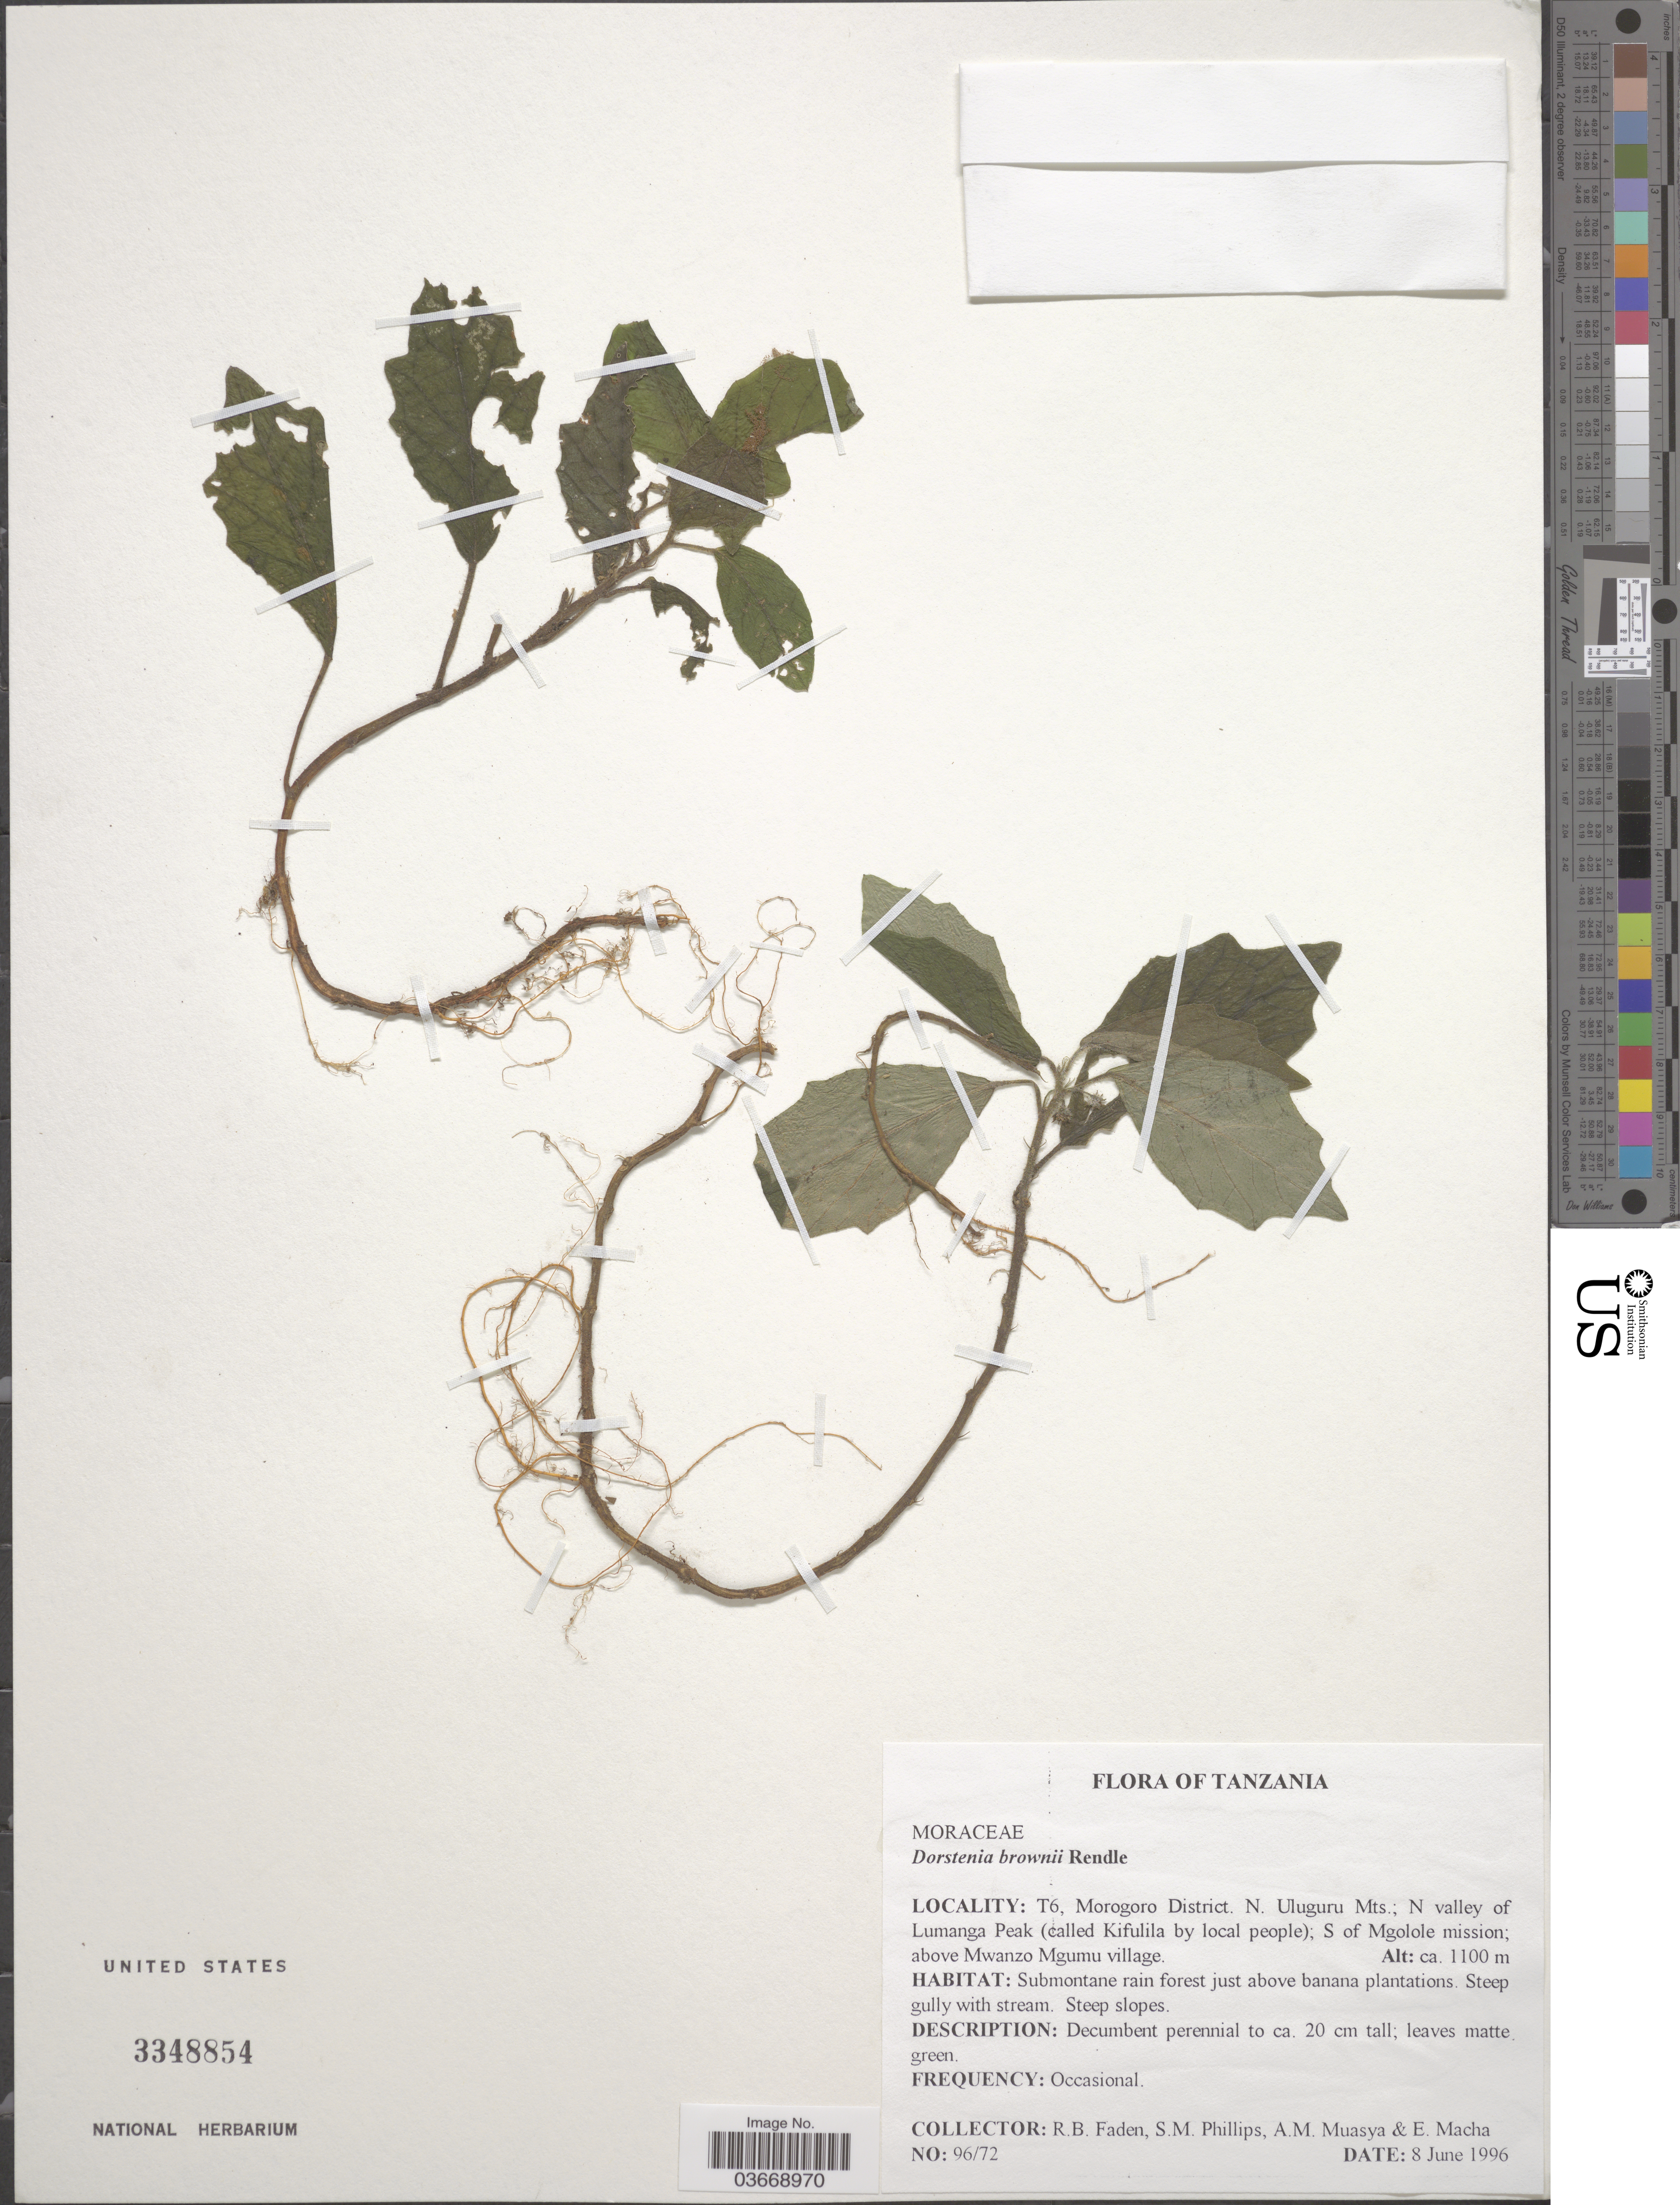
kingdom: Plantae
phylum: Tracheophyta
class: Magnoliopsida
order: Rosales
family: Moraceae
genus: Dorstenia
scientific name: Dorstenia brownii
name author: Rendle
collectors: R. B. Faden, S. M. Phillips, A. Muasya & E. Macha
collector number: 96/72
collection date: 1996-06-08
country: Tanzania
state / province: Morogoro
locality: T6, Morogoro District. N. Uluguru Mts.; N valley of Lumanga Peak (called Kifulila by local people); S of Mgololo mission; above Mwanzo Mgumu village.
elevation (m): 1100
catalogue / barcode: US 3348854